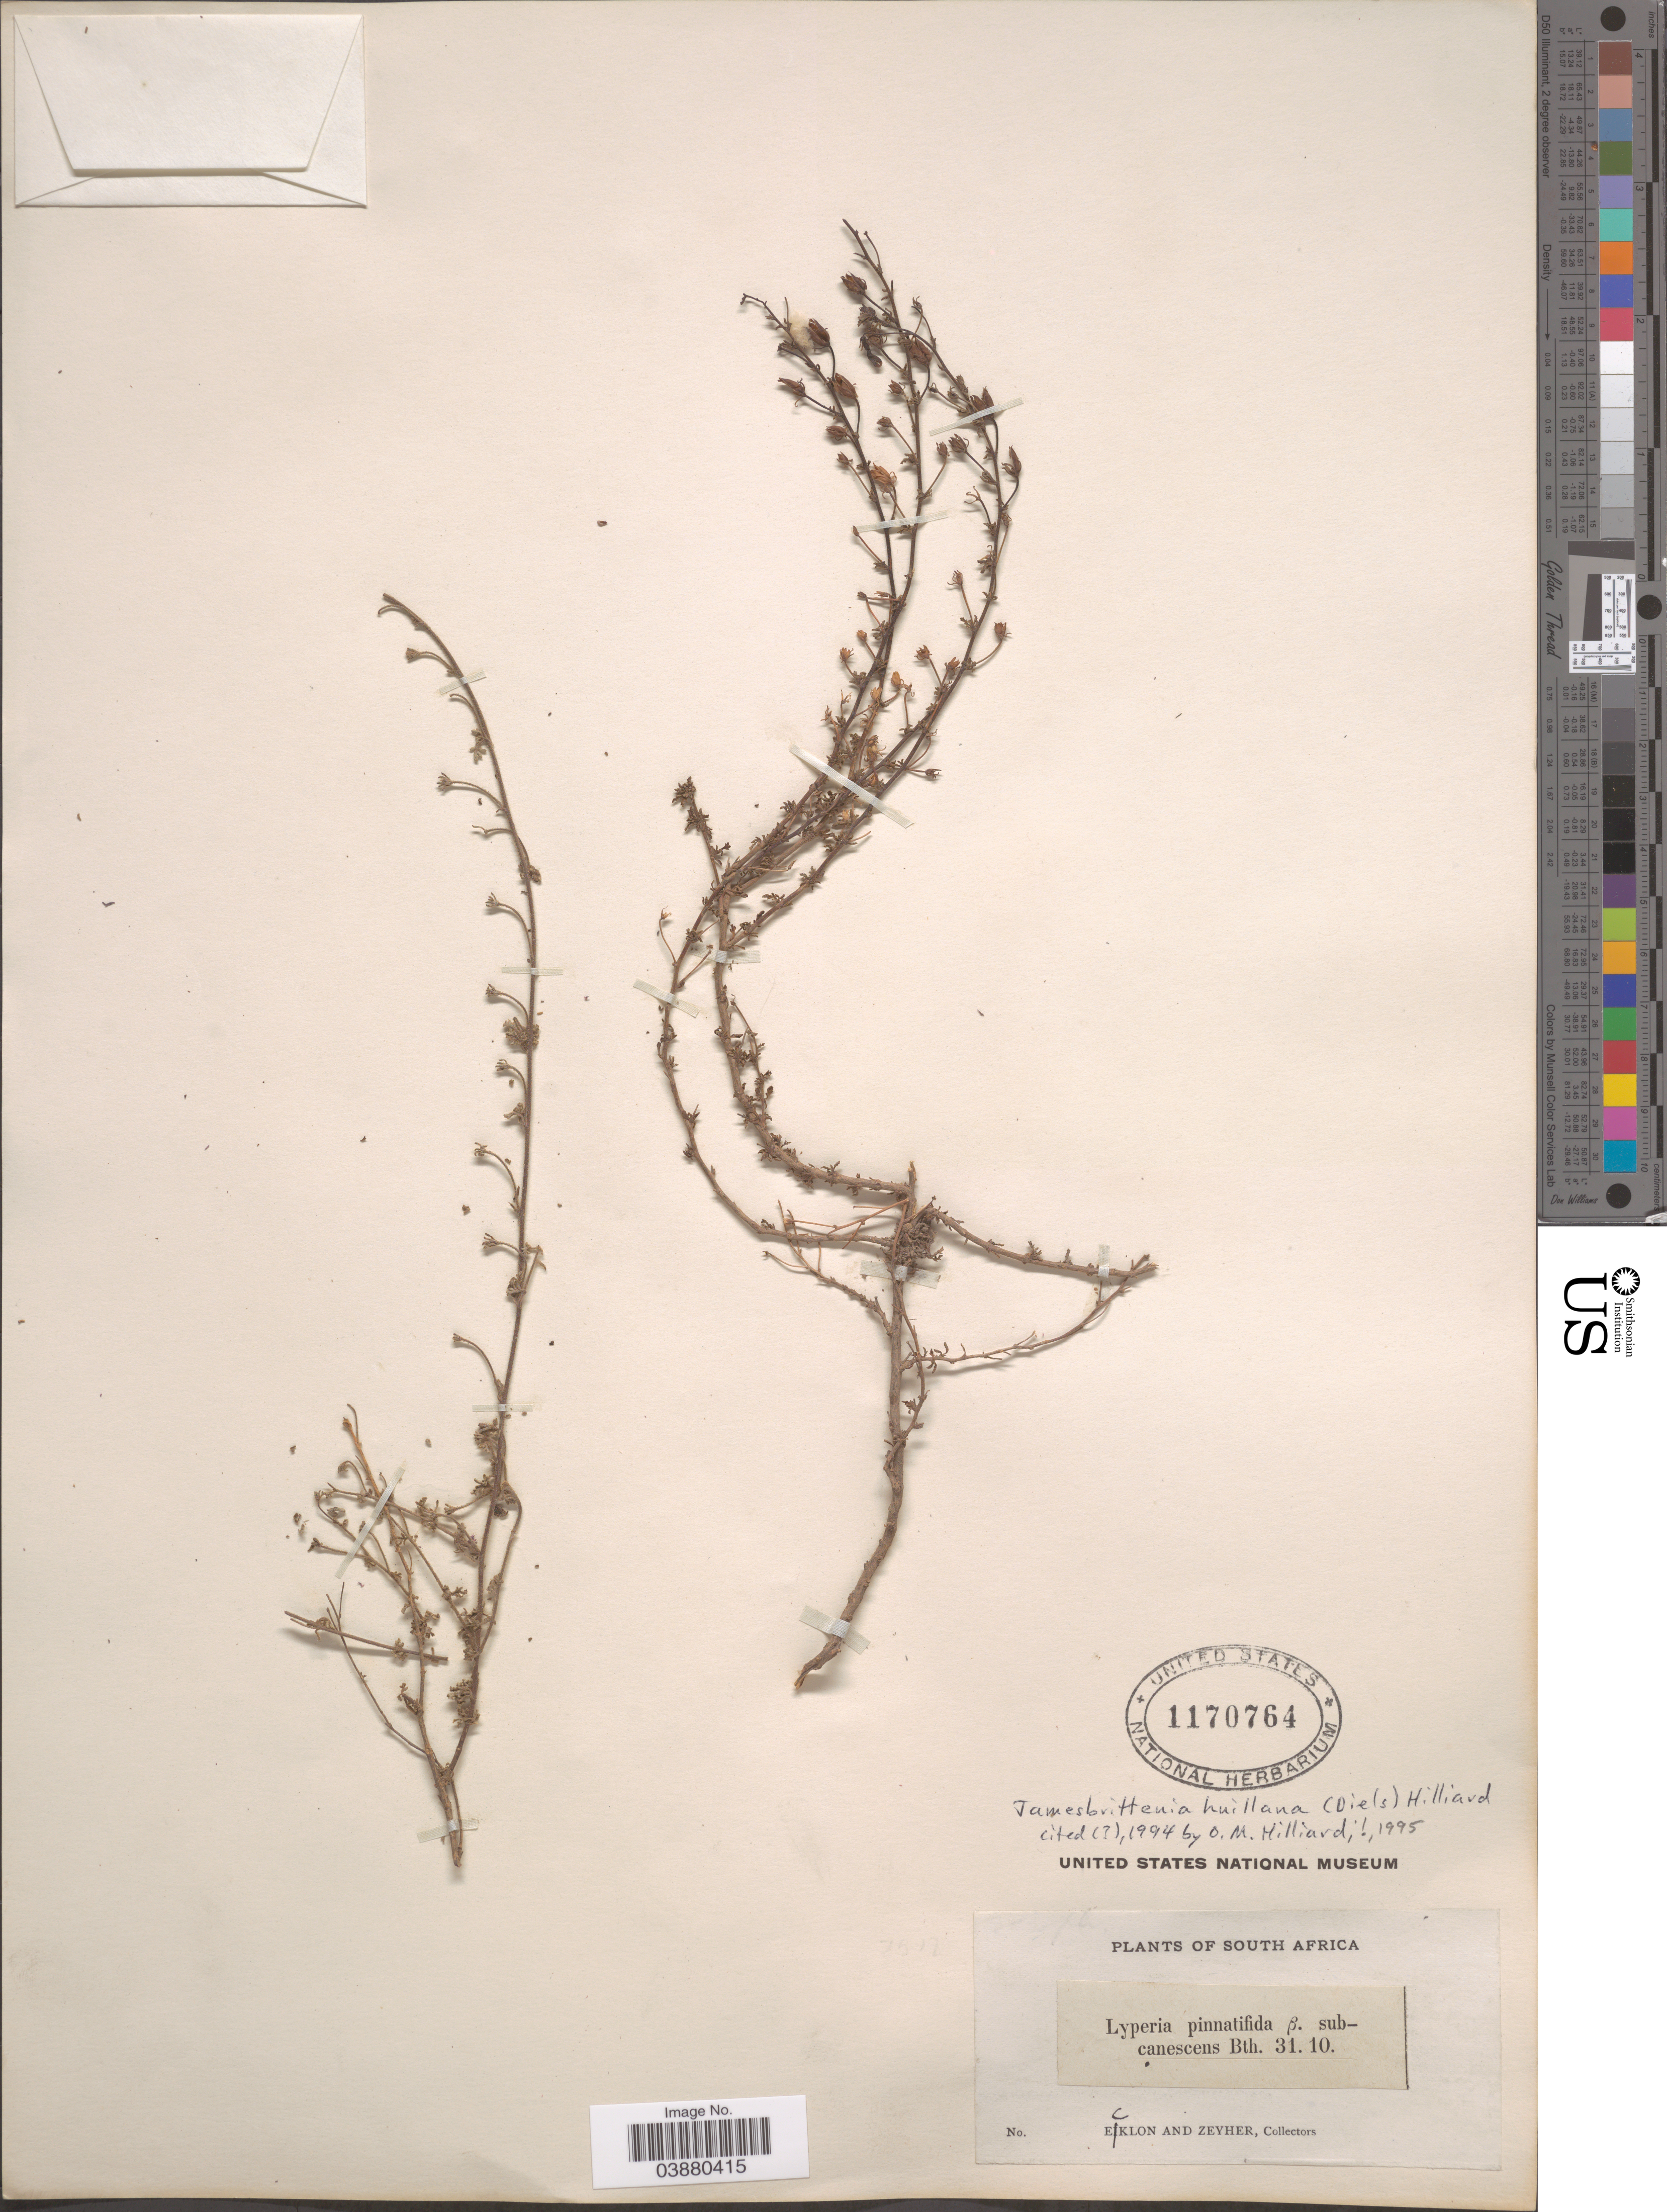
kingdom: Plantae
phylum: Tracheophyta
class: Magnoliopsida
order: Lamiales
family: Scrophulariaceae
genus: Jamesbrittenia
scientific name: Jamesbrittenia huillana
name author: (Diels) Hilliard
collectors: -. Ecklon & -. Zeyher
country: South Africa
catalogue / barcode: US 1170764